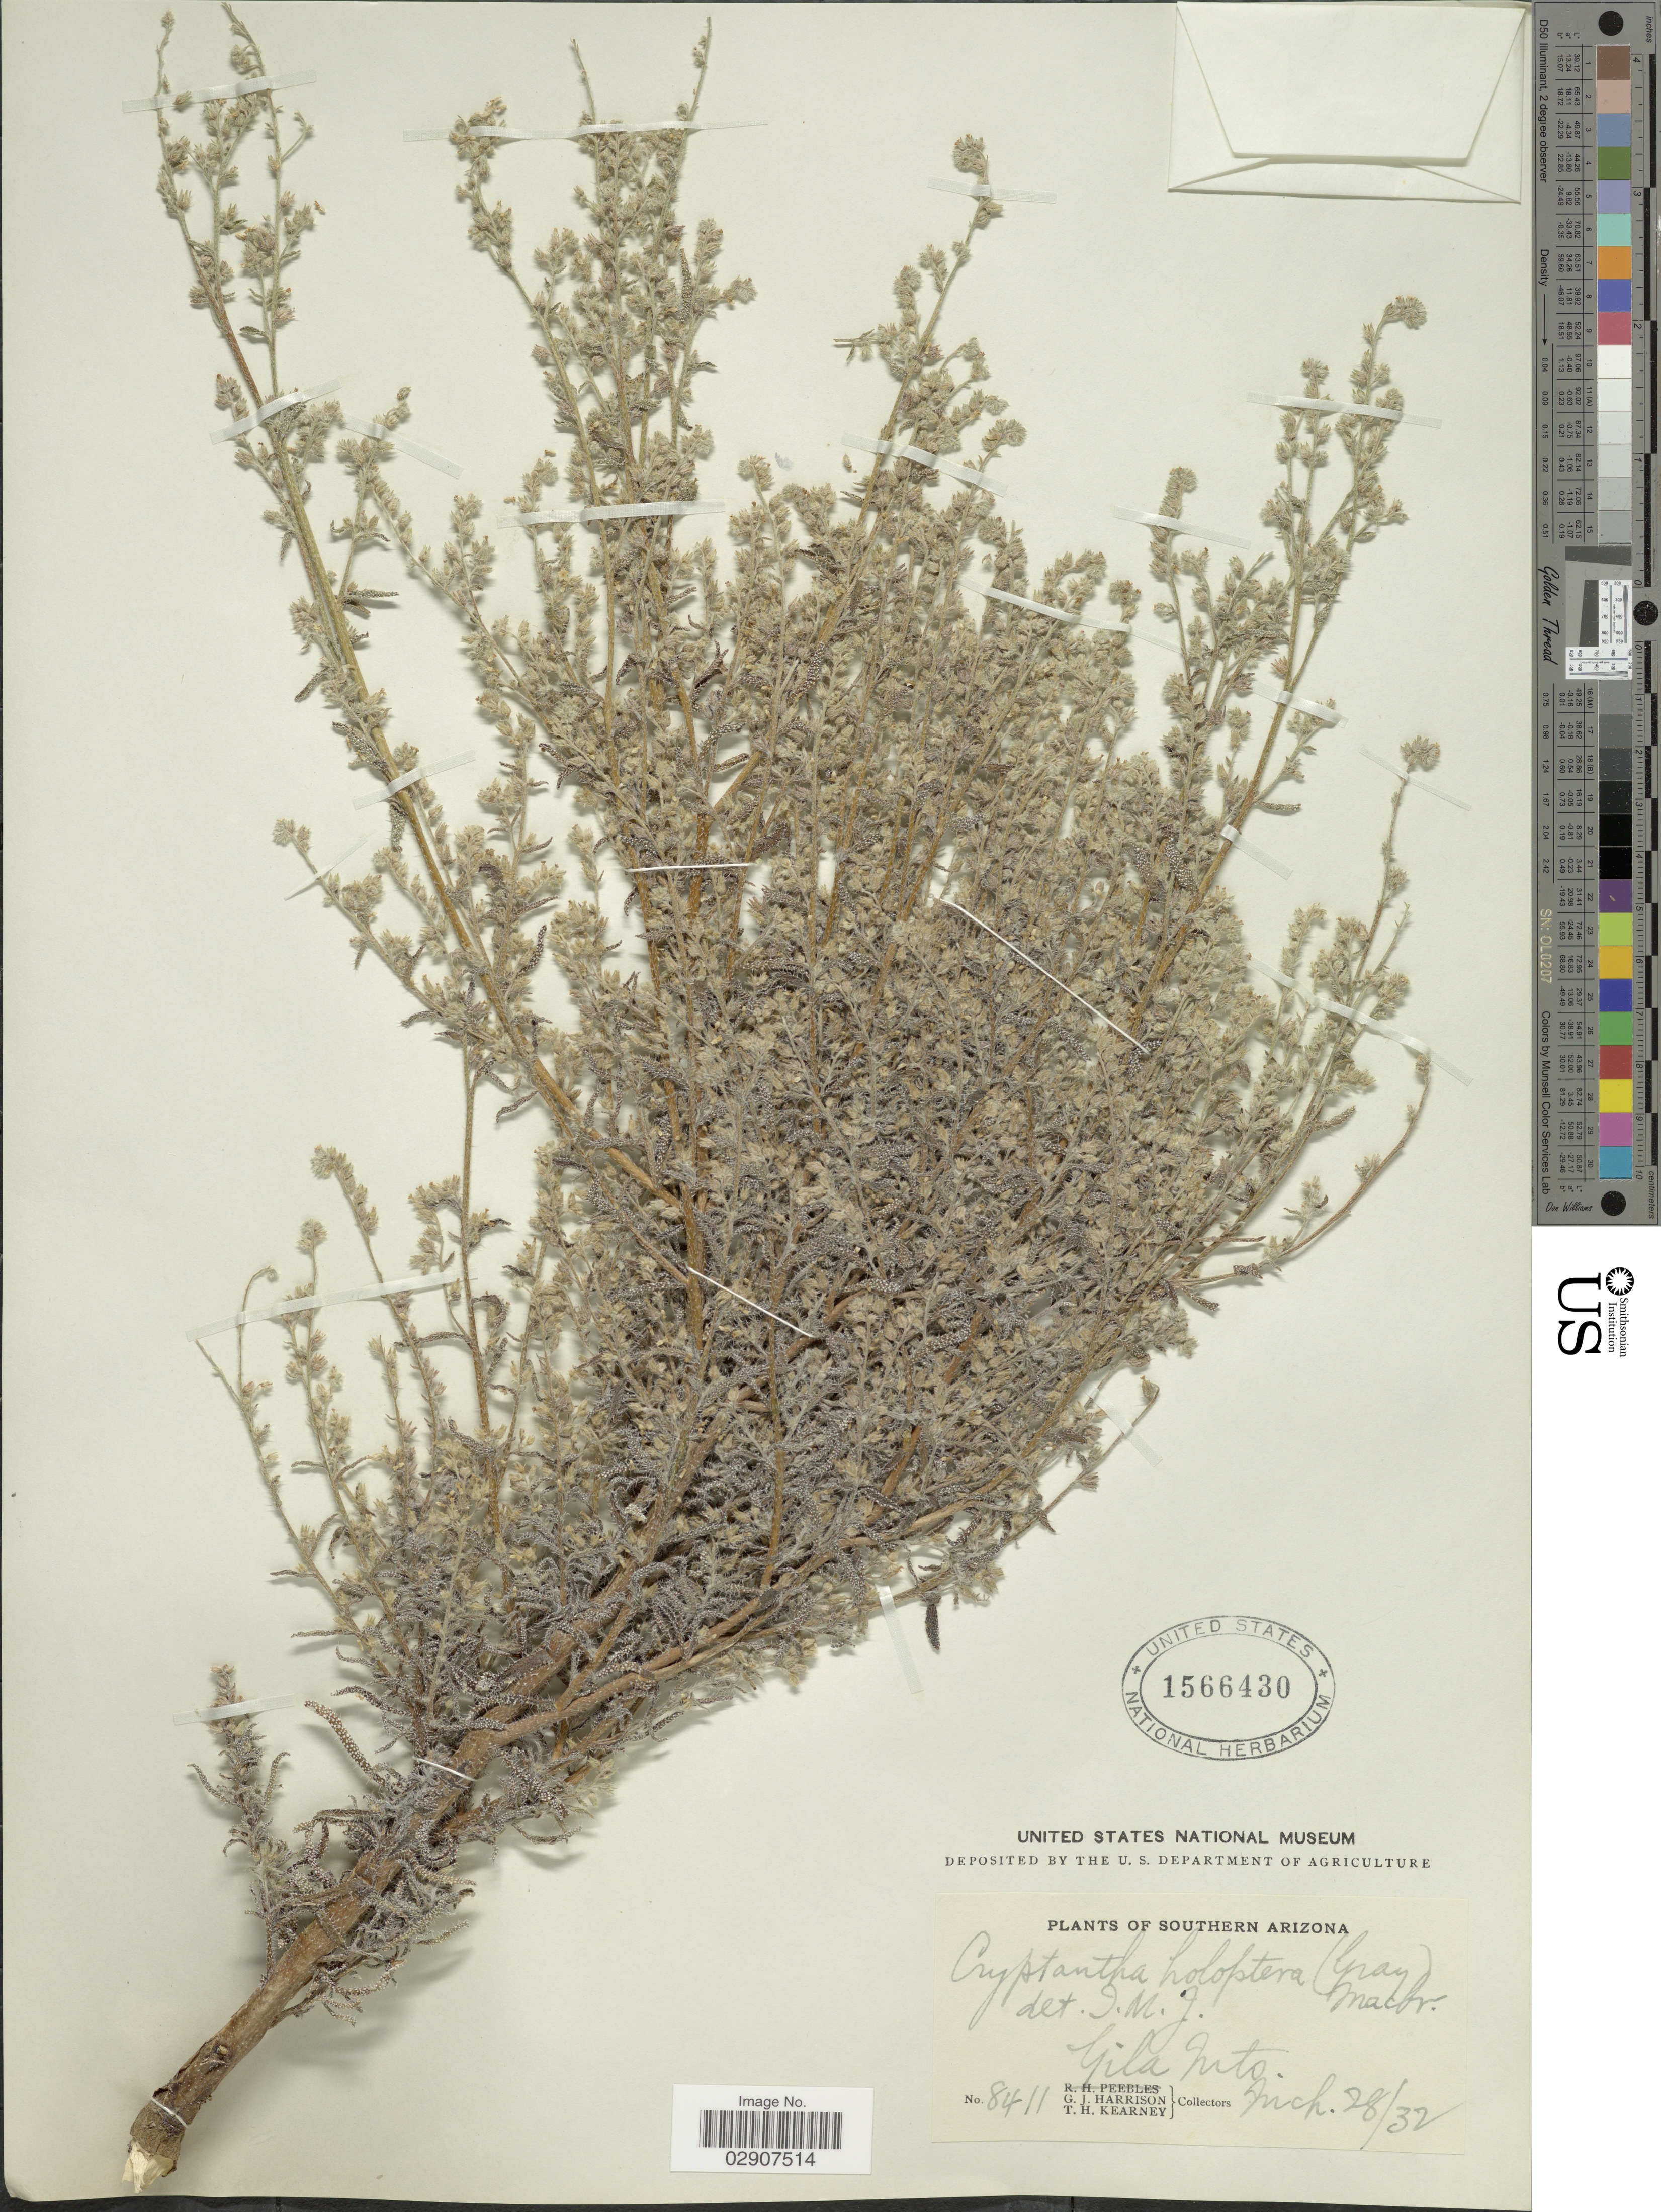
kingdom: Plantae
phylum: Tracheophyta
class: Magnoliopsida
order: Boraginales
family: Boraginaceae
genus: Cryptantha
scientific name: Cryptantha holoptera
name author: (A. Gray) J.F. Macbr.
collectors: G. J. Harrison & T. H. Kearney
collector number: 8411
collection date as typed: Transcribed d/m/y: 28/3/32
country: United States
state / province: Arizona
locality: Southern Arizona, Gila Mts.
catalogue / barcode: US 1566430